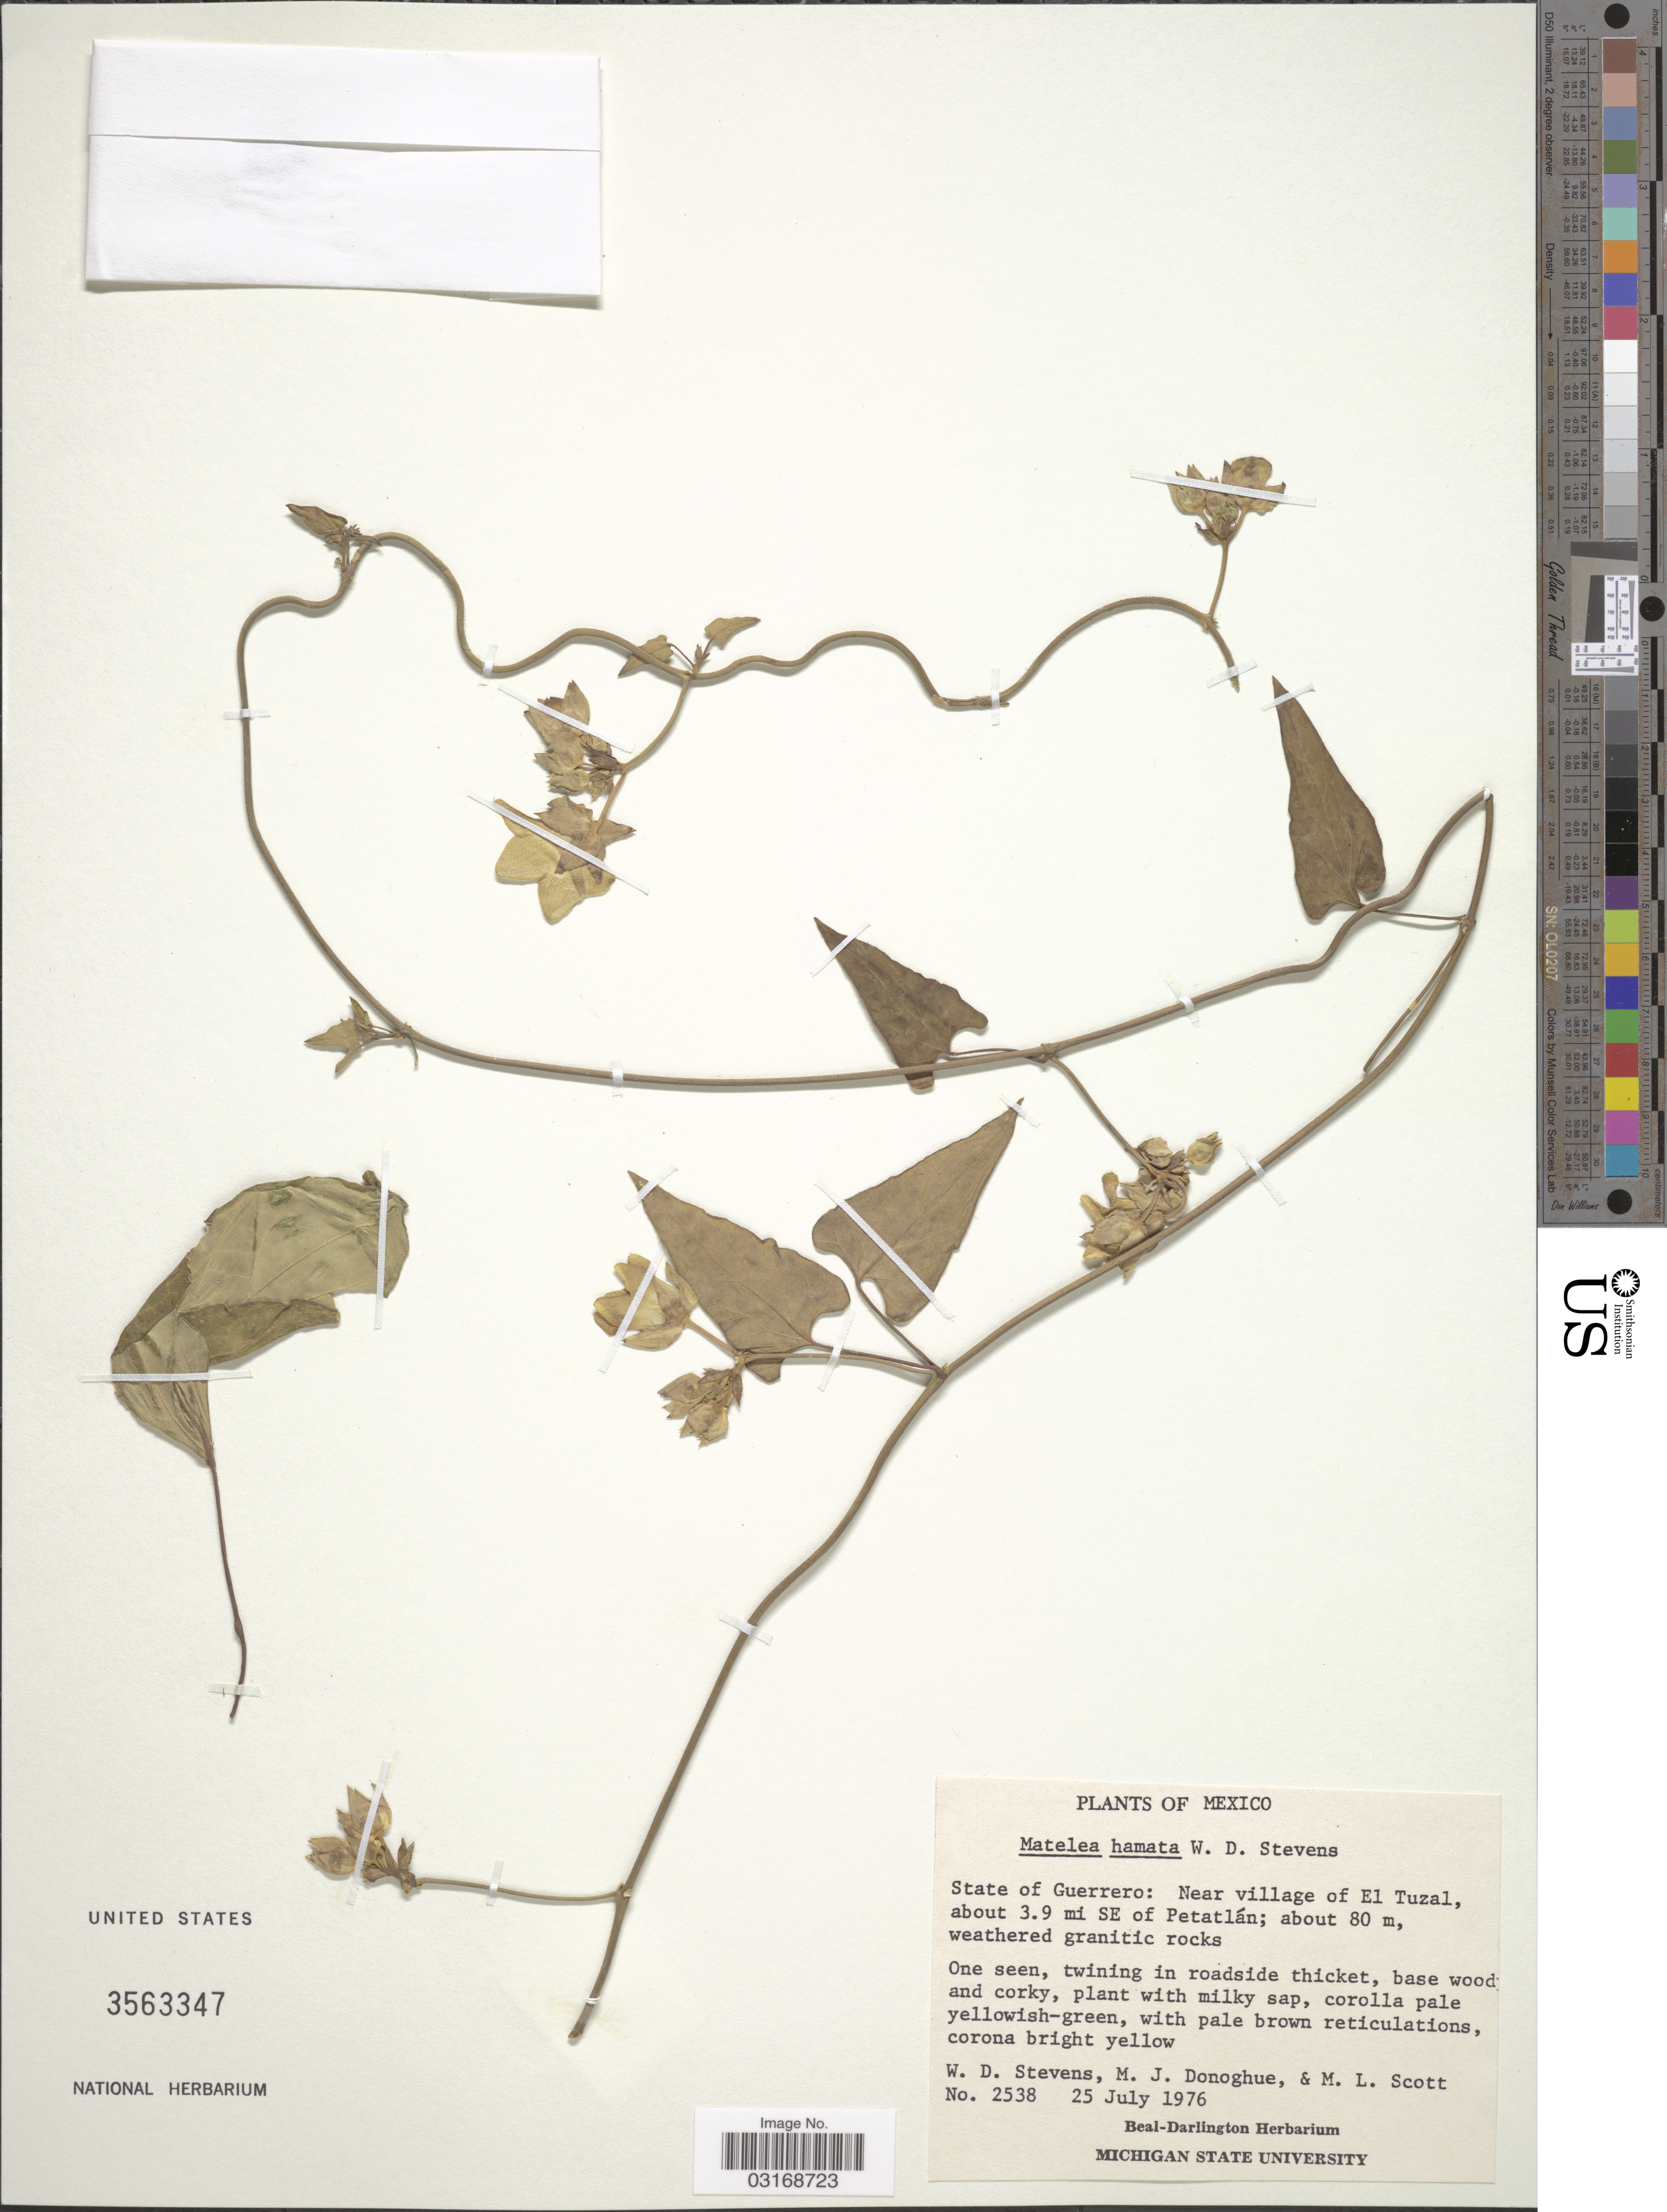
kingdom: Plantae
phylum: Tracheophyta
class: Magnoliopsida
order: Gentianales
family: Apocynaceae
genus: Matelea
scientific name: Matelea hamata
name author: W.D. Stevens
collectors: W. D. Stevens, M. Donoghue & M. L. Scott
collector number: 2538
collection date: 1976-07-25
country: Mexico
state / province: Guerrero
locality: State of Guerrero: Near village of El Tuzal, about 3.9 mi SE of Petatlán.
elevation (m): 80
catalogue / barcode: US 3563347